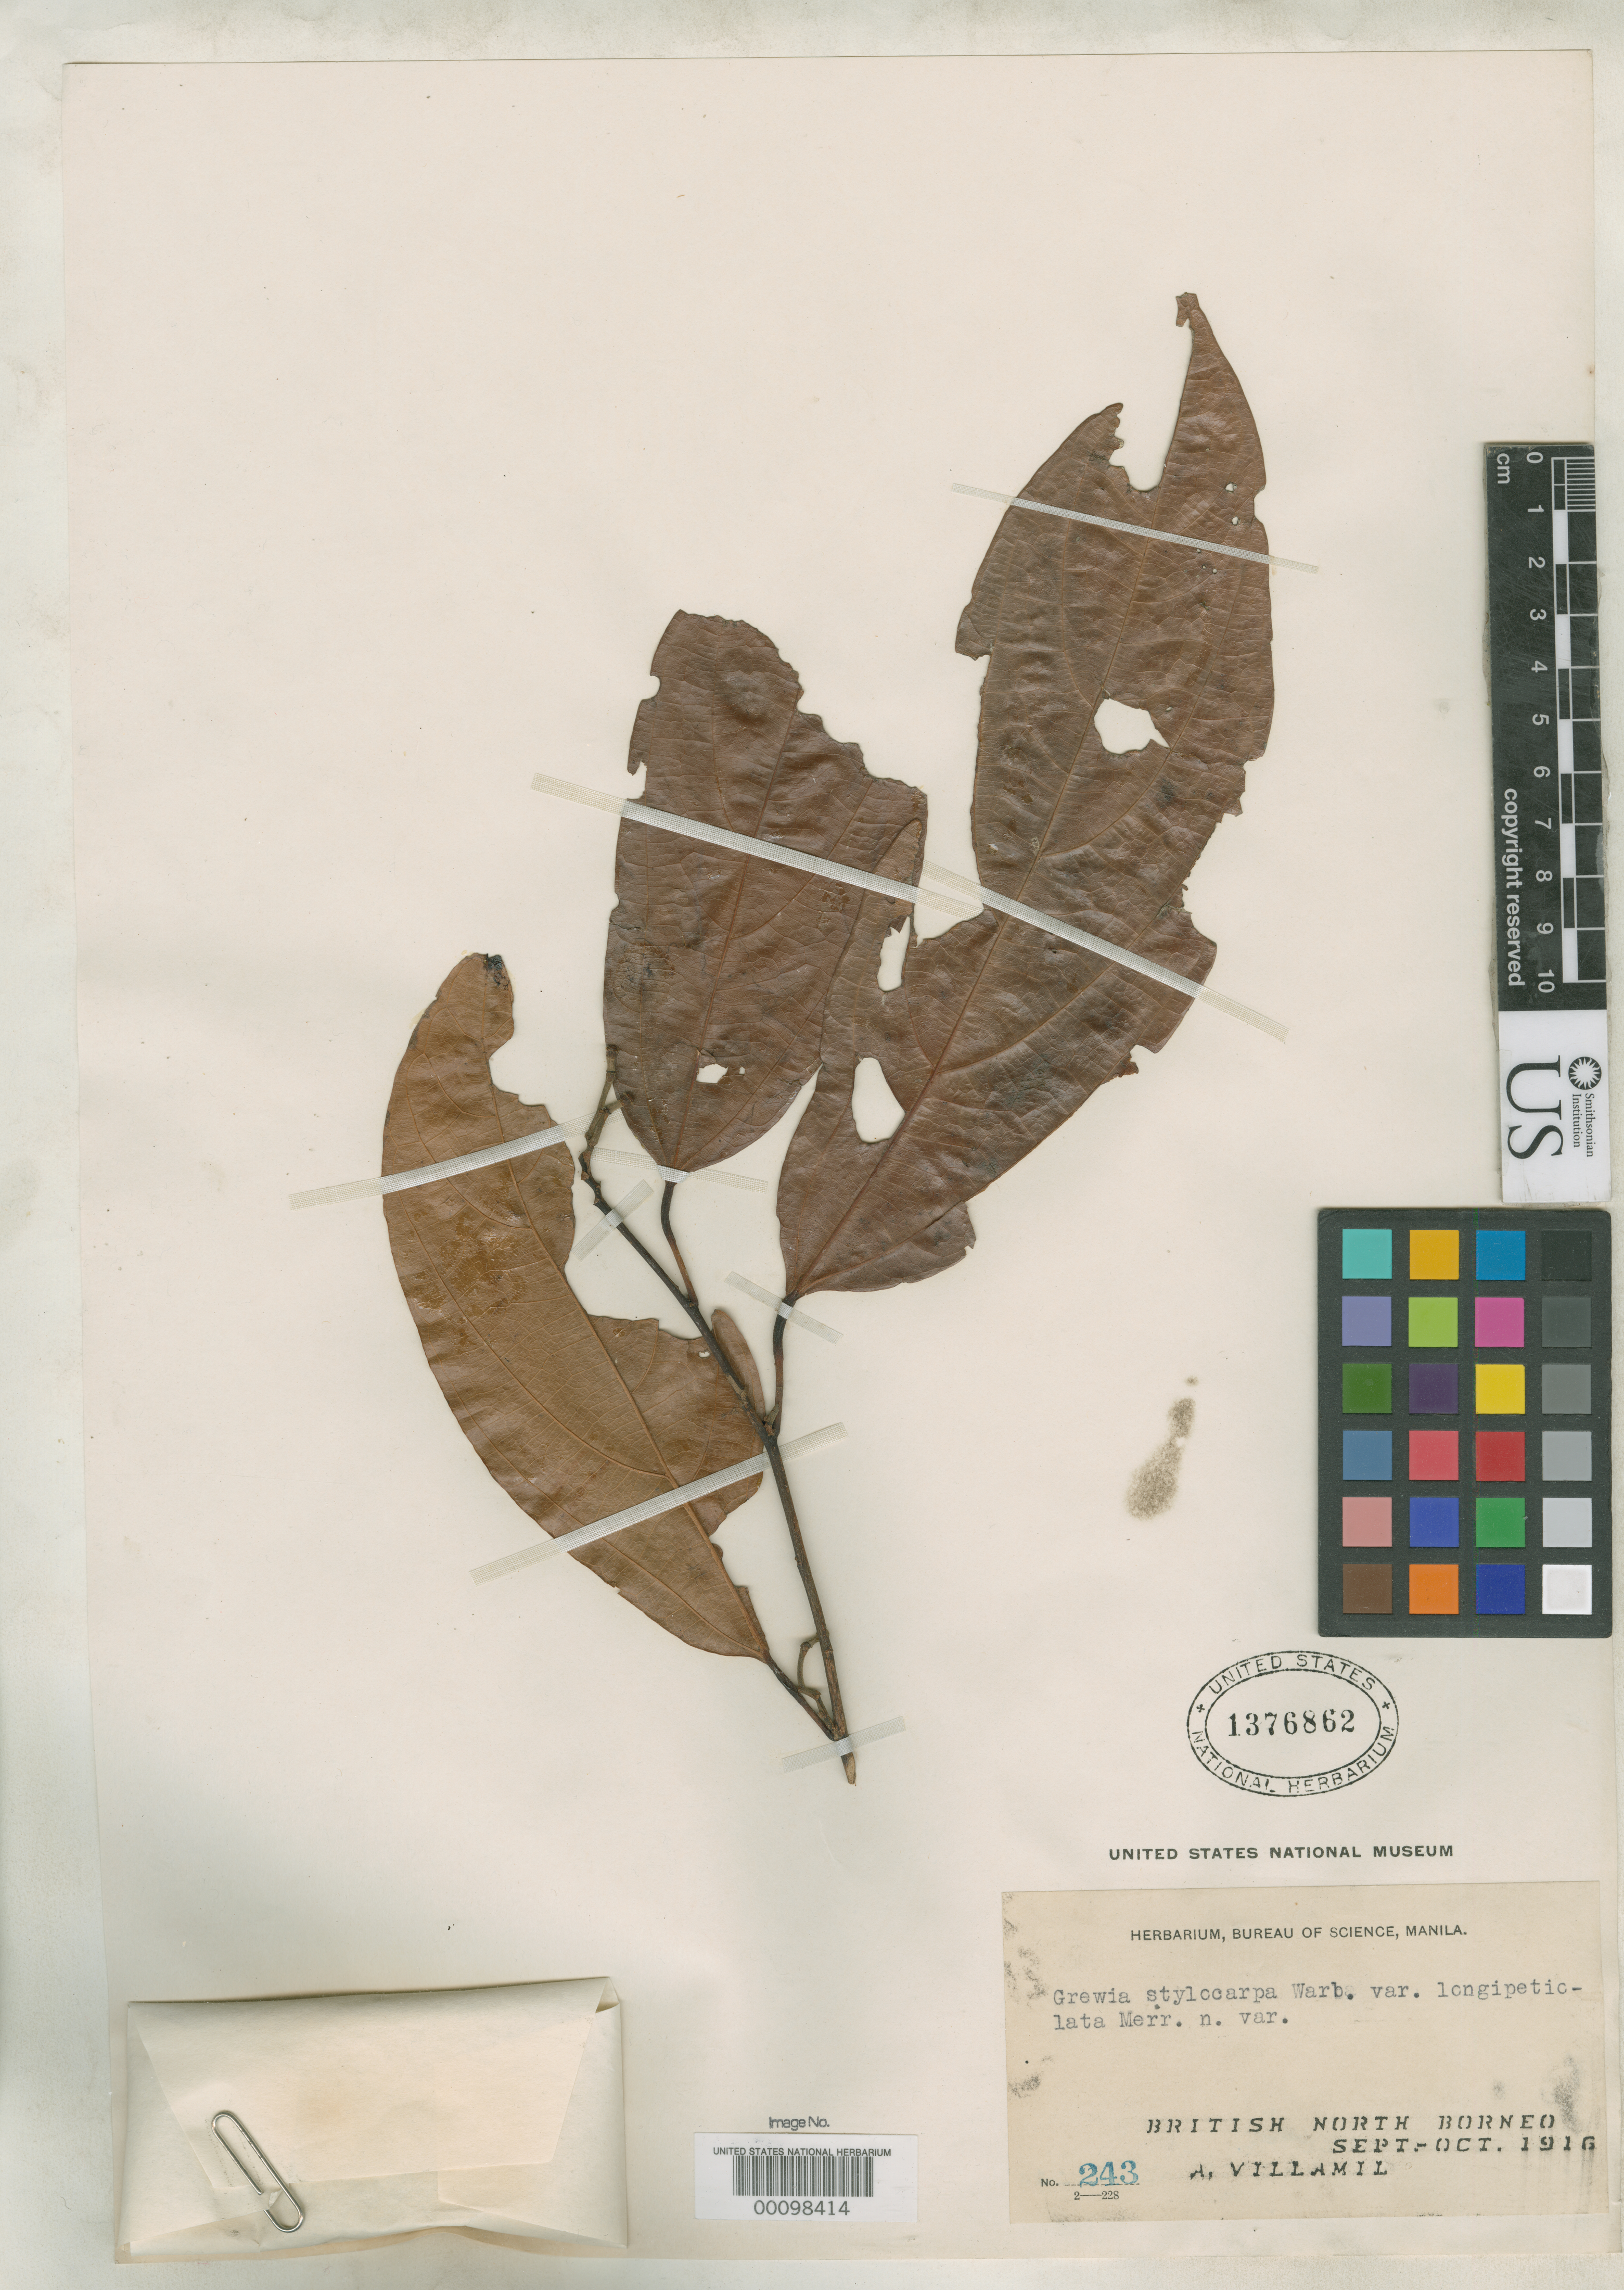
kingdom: Plantae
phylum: Tracheophyta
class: Magnoliopsida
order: Malvales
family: Malvaceae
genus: Grewia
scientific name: Grewia stylocarpa var. longipetiolata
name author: Merr.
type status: Isotype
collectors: A. Villamil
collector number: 243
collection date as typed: Sep 1916 to -- Oct 1916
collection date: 1916-09/1916-10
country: Malaysia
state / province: Sabah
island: Borneo Island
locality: British North Borneo.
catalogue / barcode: US 1376862